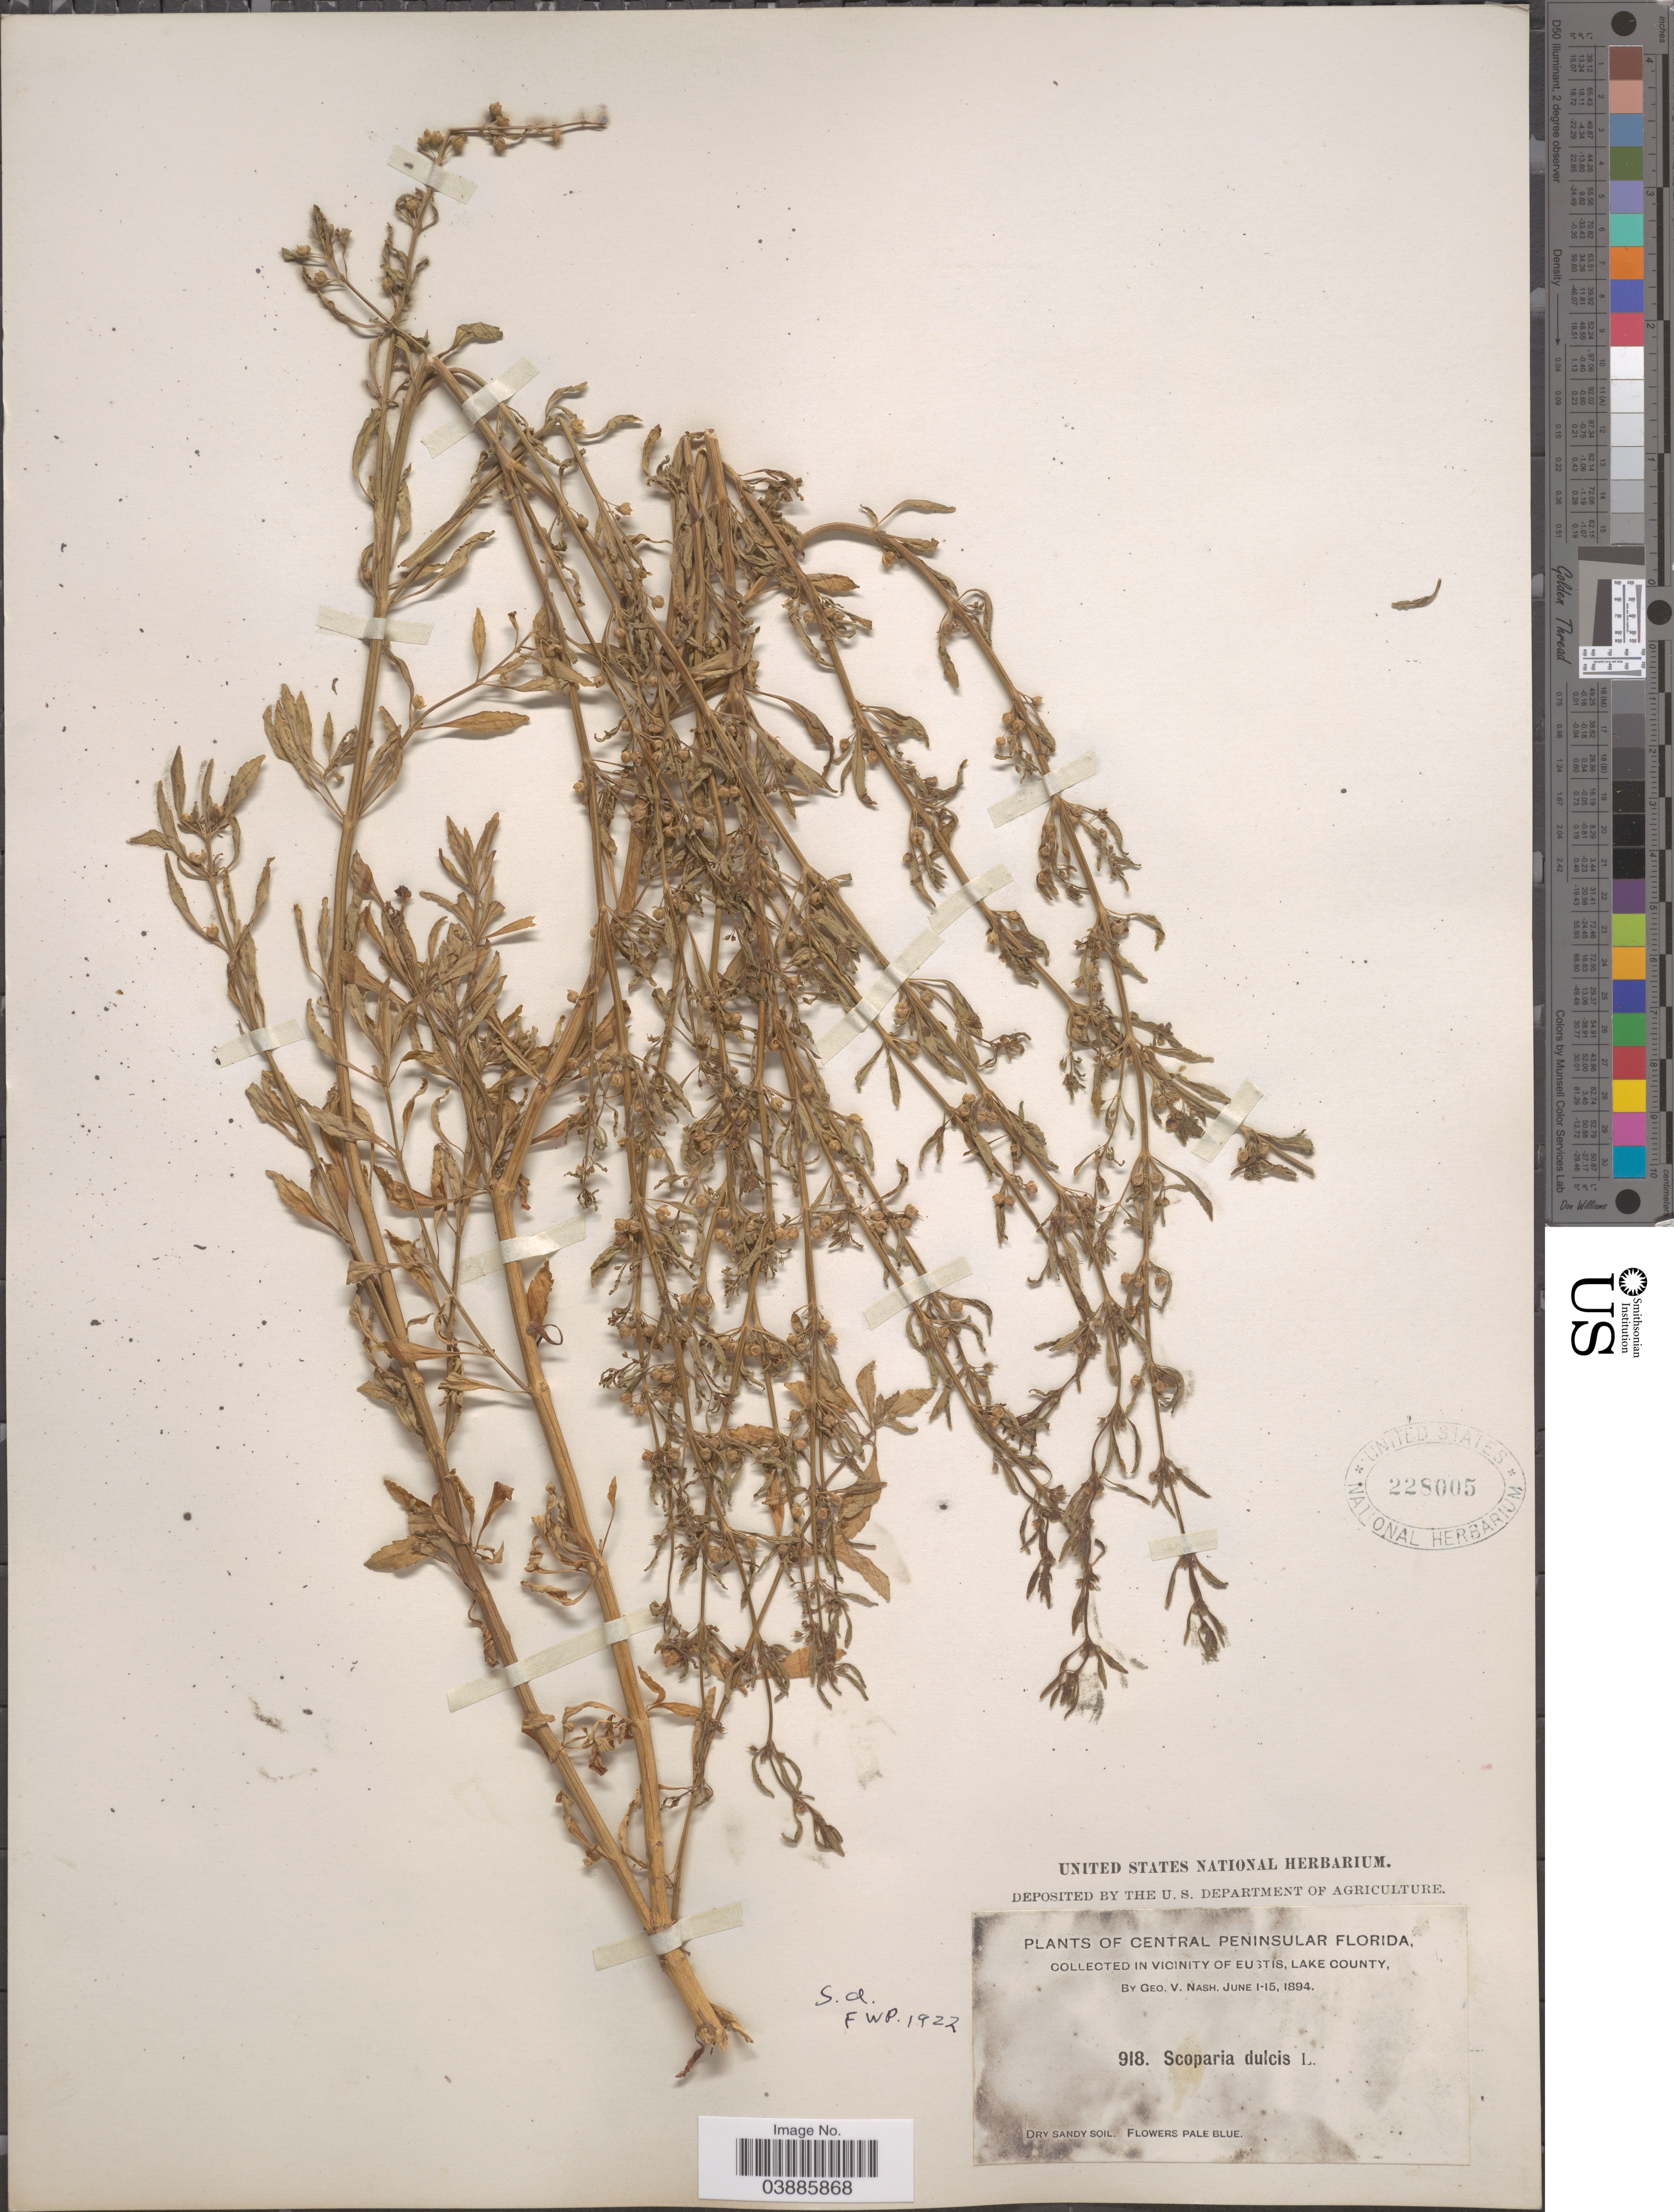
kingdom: Plantae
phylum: Tracheophyta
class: Magnoliopsida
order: Lamiales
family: Plantaginaceae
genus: Scoparia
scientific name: Scoparia dulcis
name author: L.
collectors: G. V. Nash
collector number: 918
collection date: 1894-06-01/1894-06-15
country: United States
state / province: Florida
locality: Central Peninsular Florida. In vicinity of Eustis, Lake County.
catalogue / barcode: US 228005